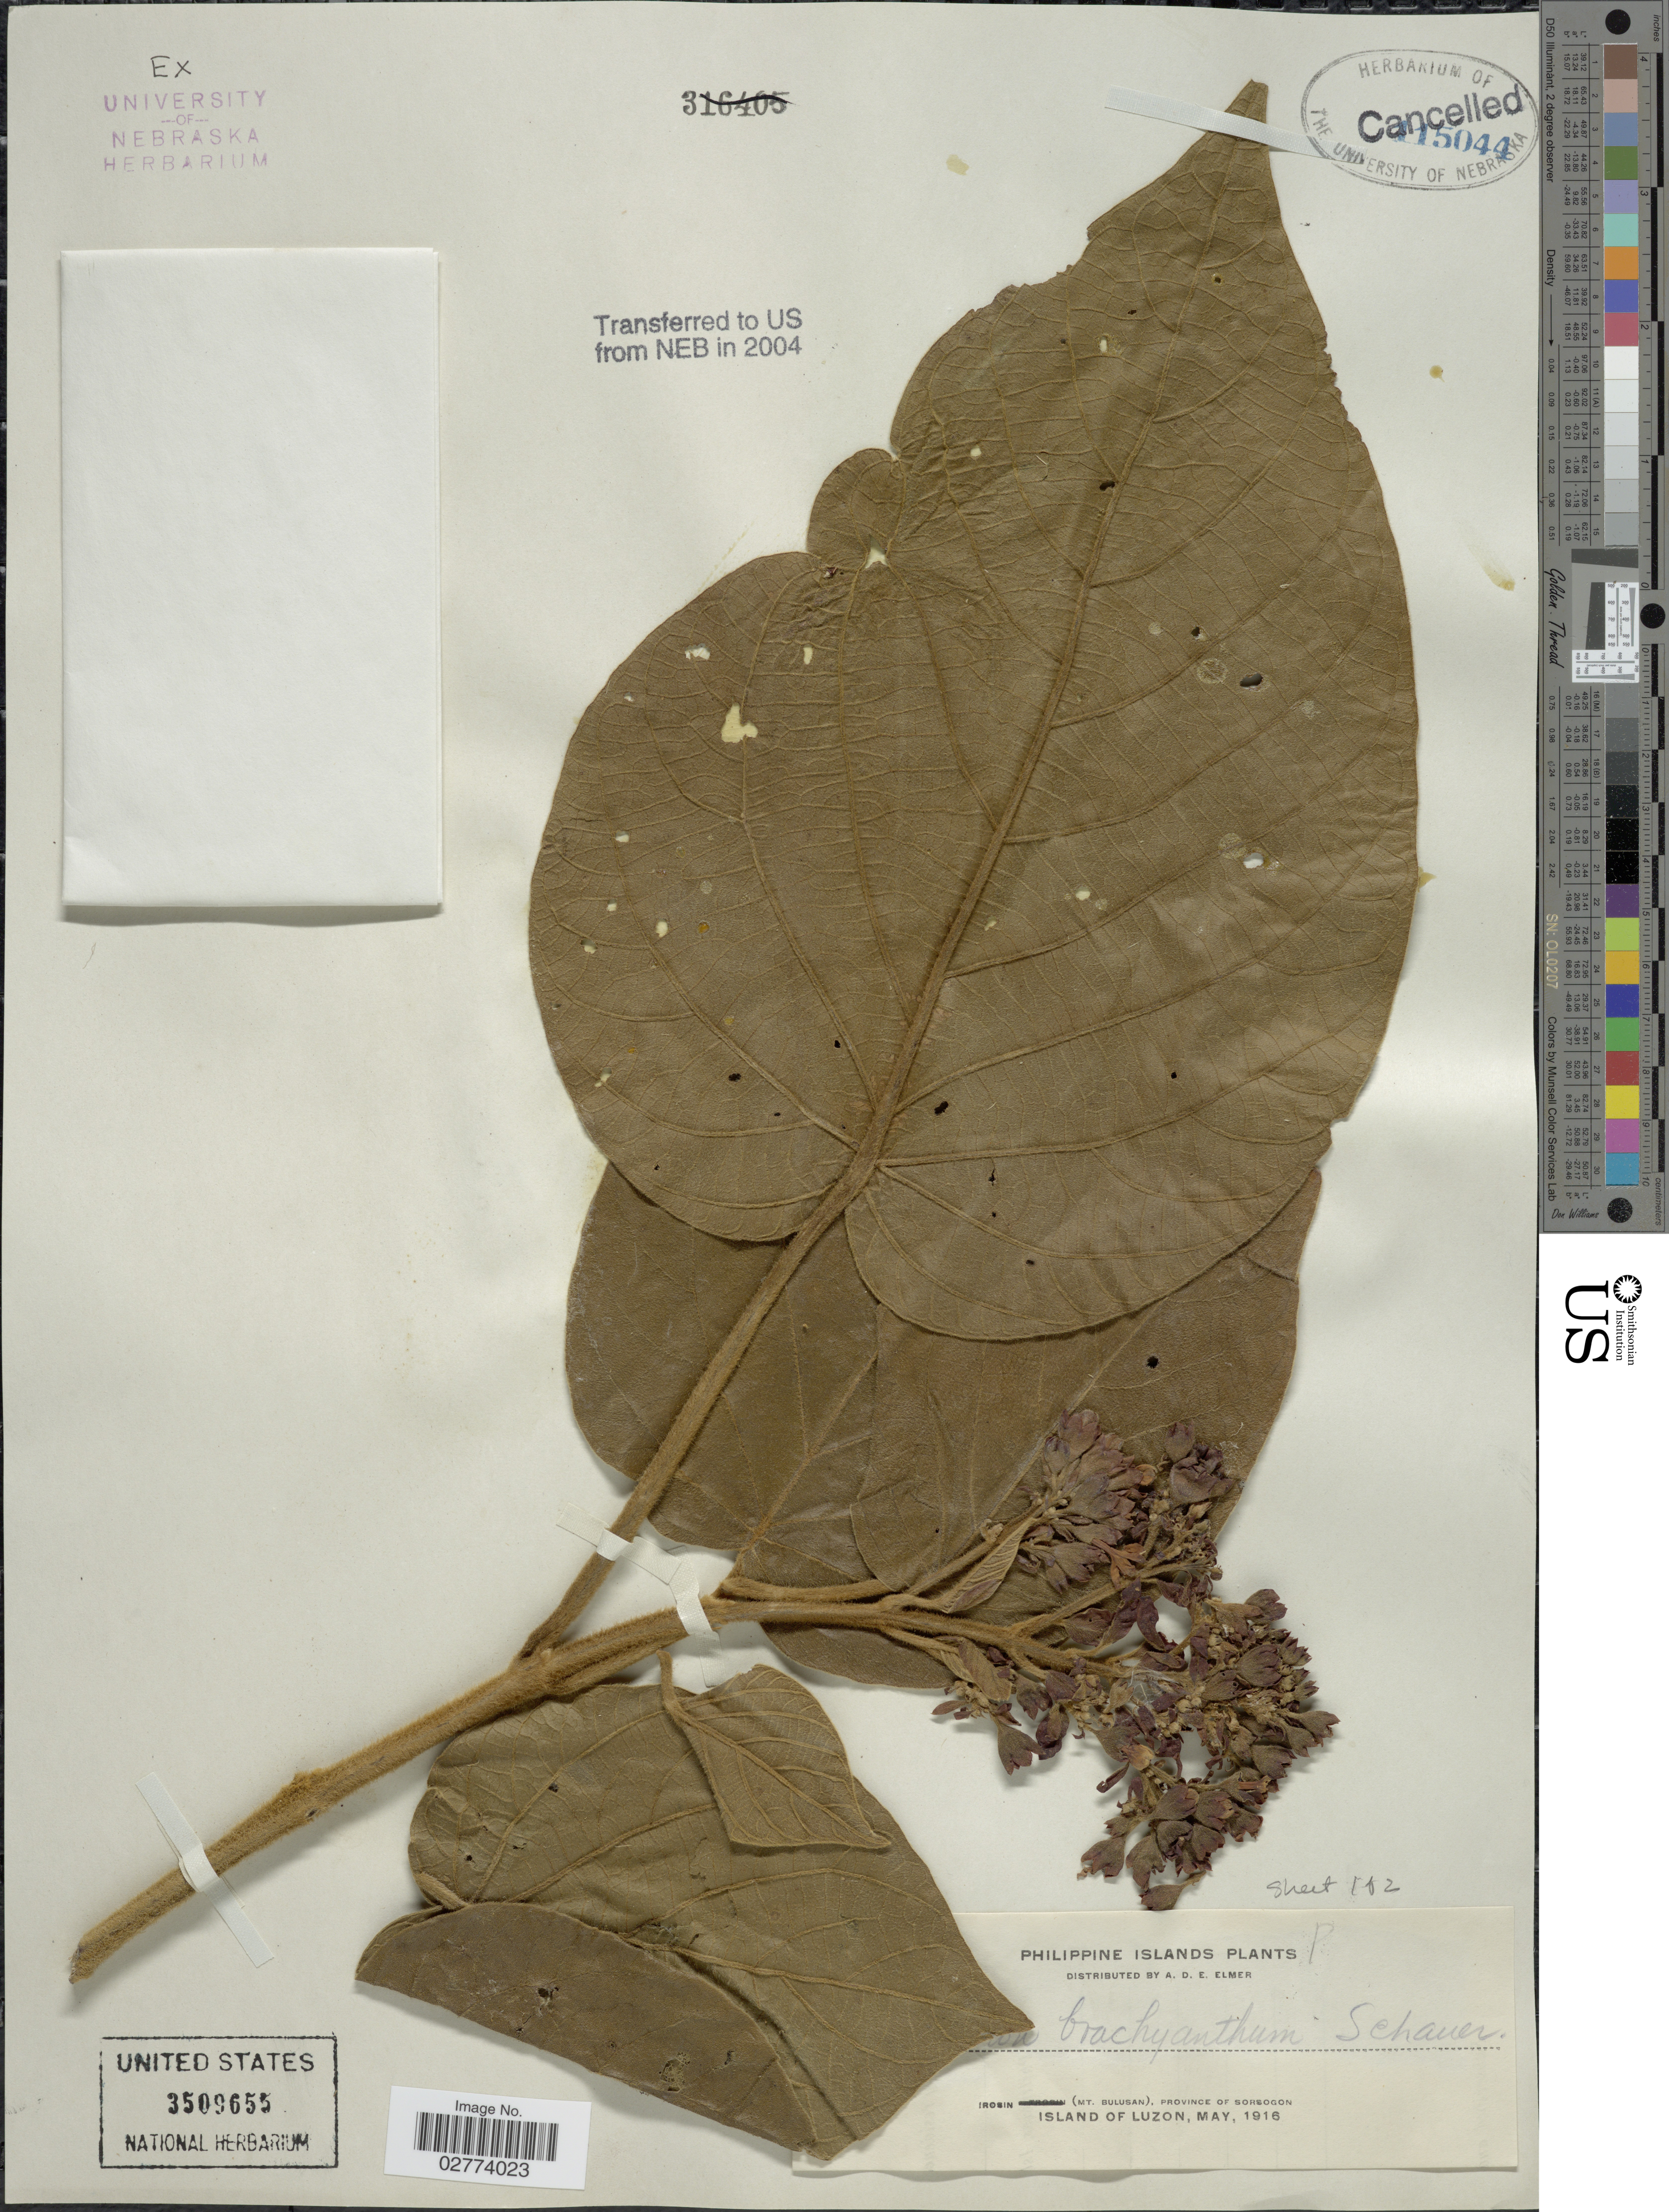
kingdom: Plantae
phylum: Tracheophyta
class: Magnoliopsida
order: Lamiales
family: Lamiaceae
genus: Clerodendrum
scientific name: Clerodendrum brachyanthum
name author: Schauer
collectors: A. D. E. Elmer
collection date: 1916-05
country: Philippines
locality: Irosin (Mt. Bulusan), Province of Sorsogon, Island of Luzon.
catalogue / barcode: US 3509655